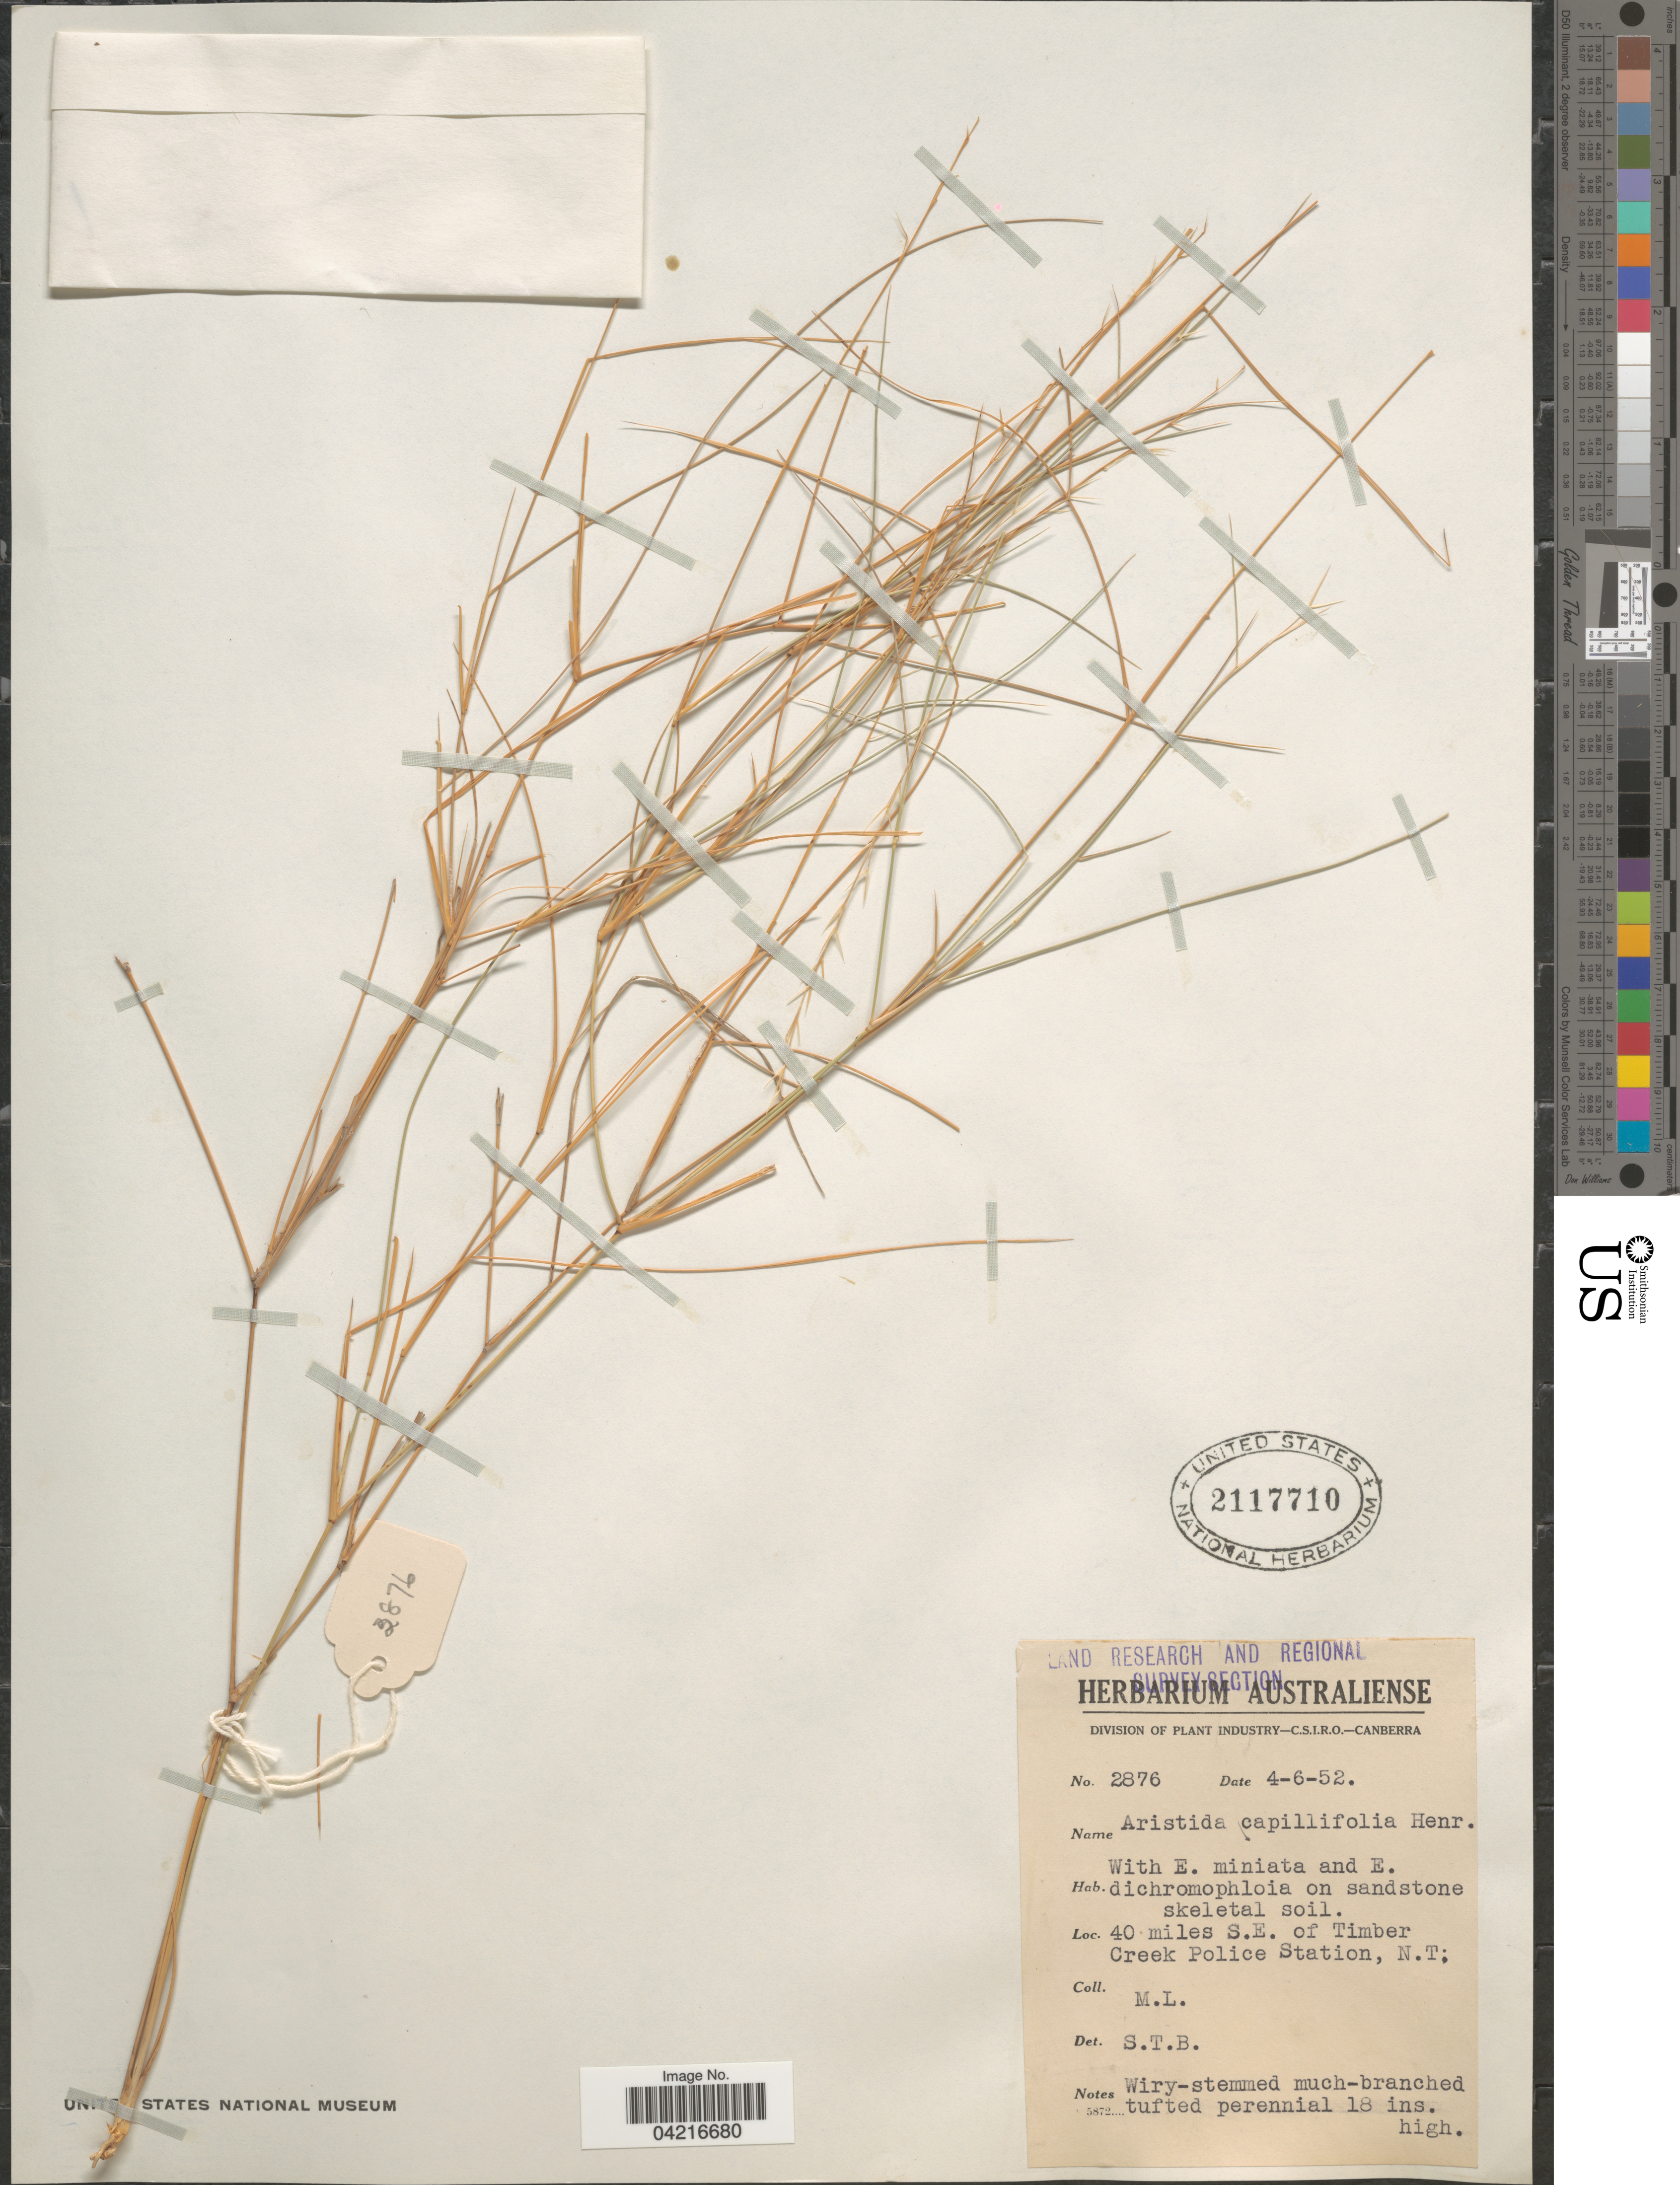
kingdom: Plantae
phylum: Tracheophyta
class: Liliopsida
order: Poales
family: Poaceae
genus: Aristida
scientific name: Aristida capillifolia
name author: Henr.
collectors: M. L.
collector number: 2876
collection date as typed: Transcribed d/m/y: 4/6/52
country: Australia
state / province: Northern Territory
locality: Land Research and Regional Survey Section. 40 miles S.E. of Timber Creek Police Station, N.T.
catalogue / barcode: US 2117710